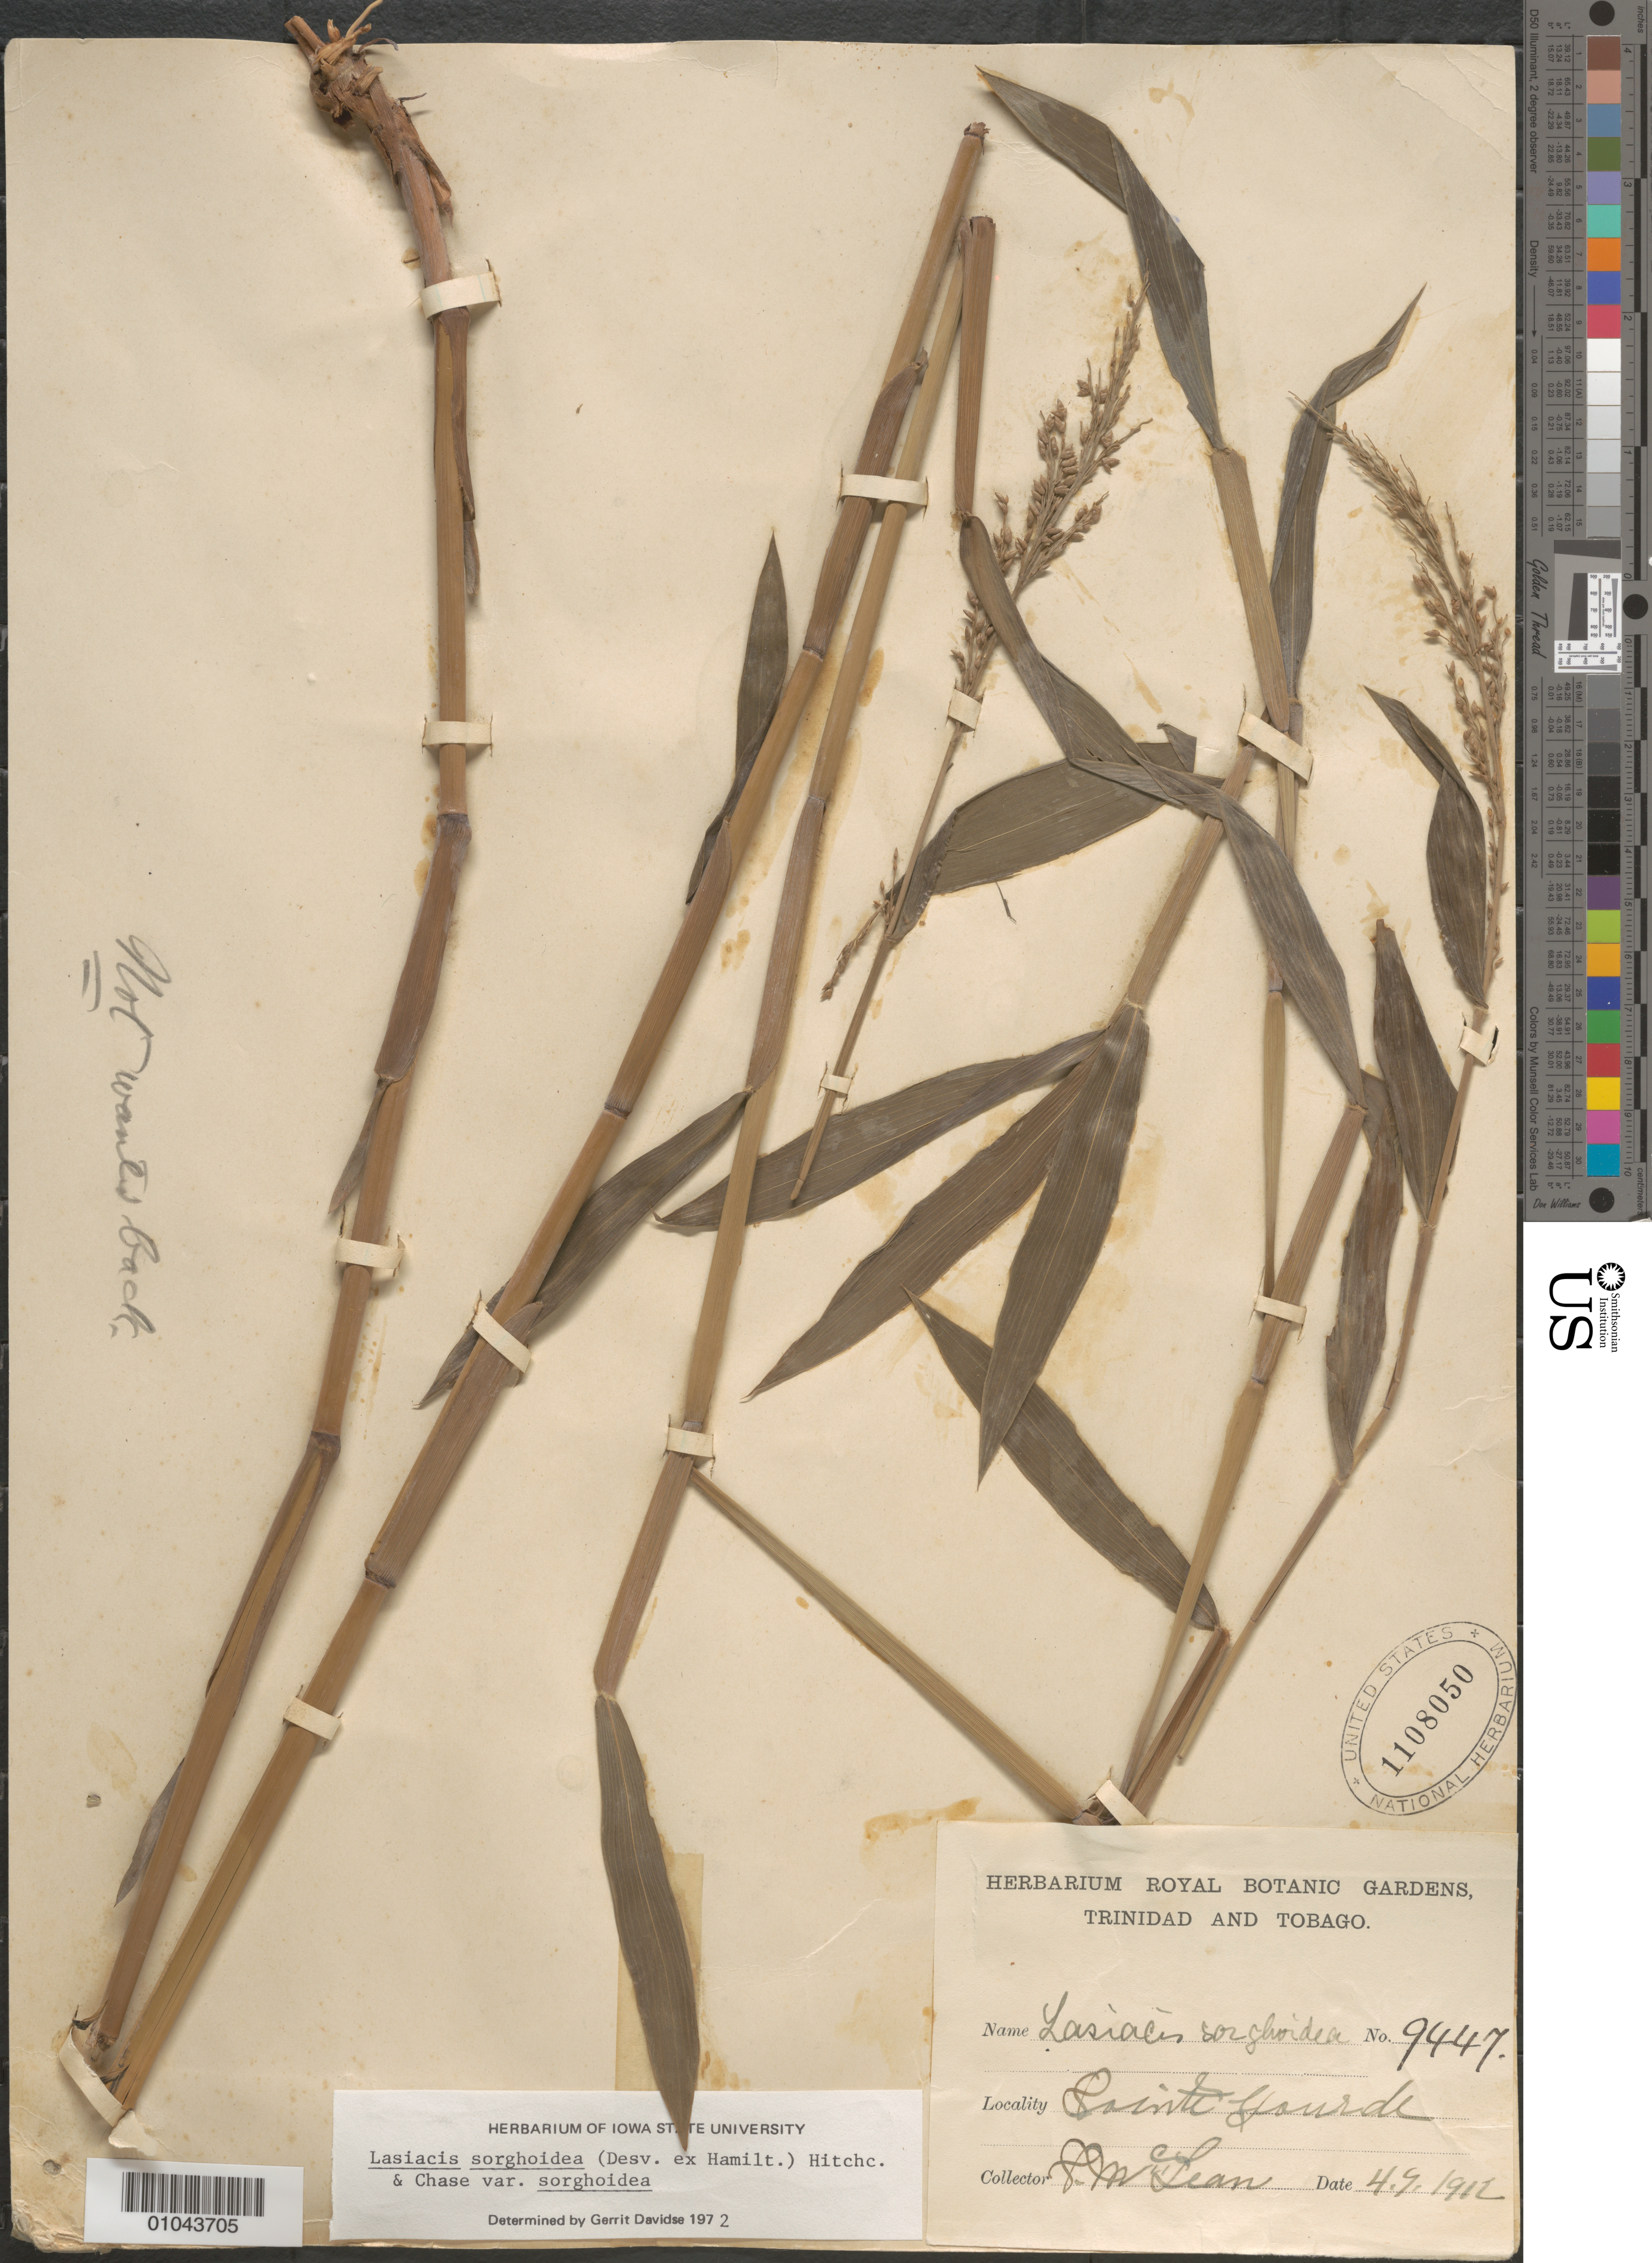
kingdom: Plantae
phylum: Tracheophyta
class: Liliopsida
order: Poales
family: Poaceae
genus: Lasiacis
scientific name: Lasiacis sorghoidea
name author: (Desv. ex Ham.) Hitchc. & Chase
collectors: P. McLean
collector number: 9447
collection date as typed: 04 Sep 1912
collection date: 1912-09-04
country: Trinidad and Tobago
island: Trinidad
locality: Pointe Gourde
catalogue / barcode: US 1108050